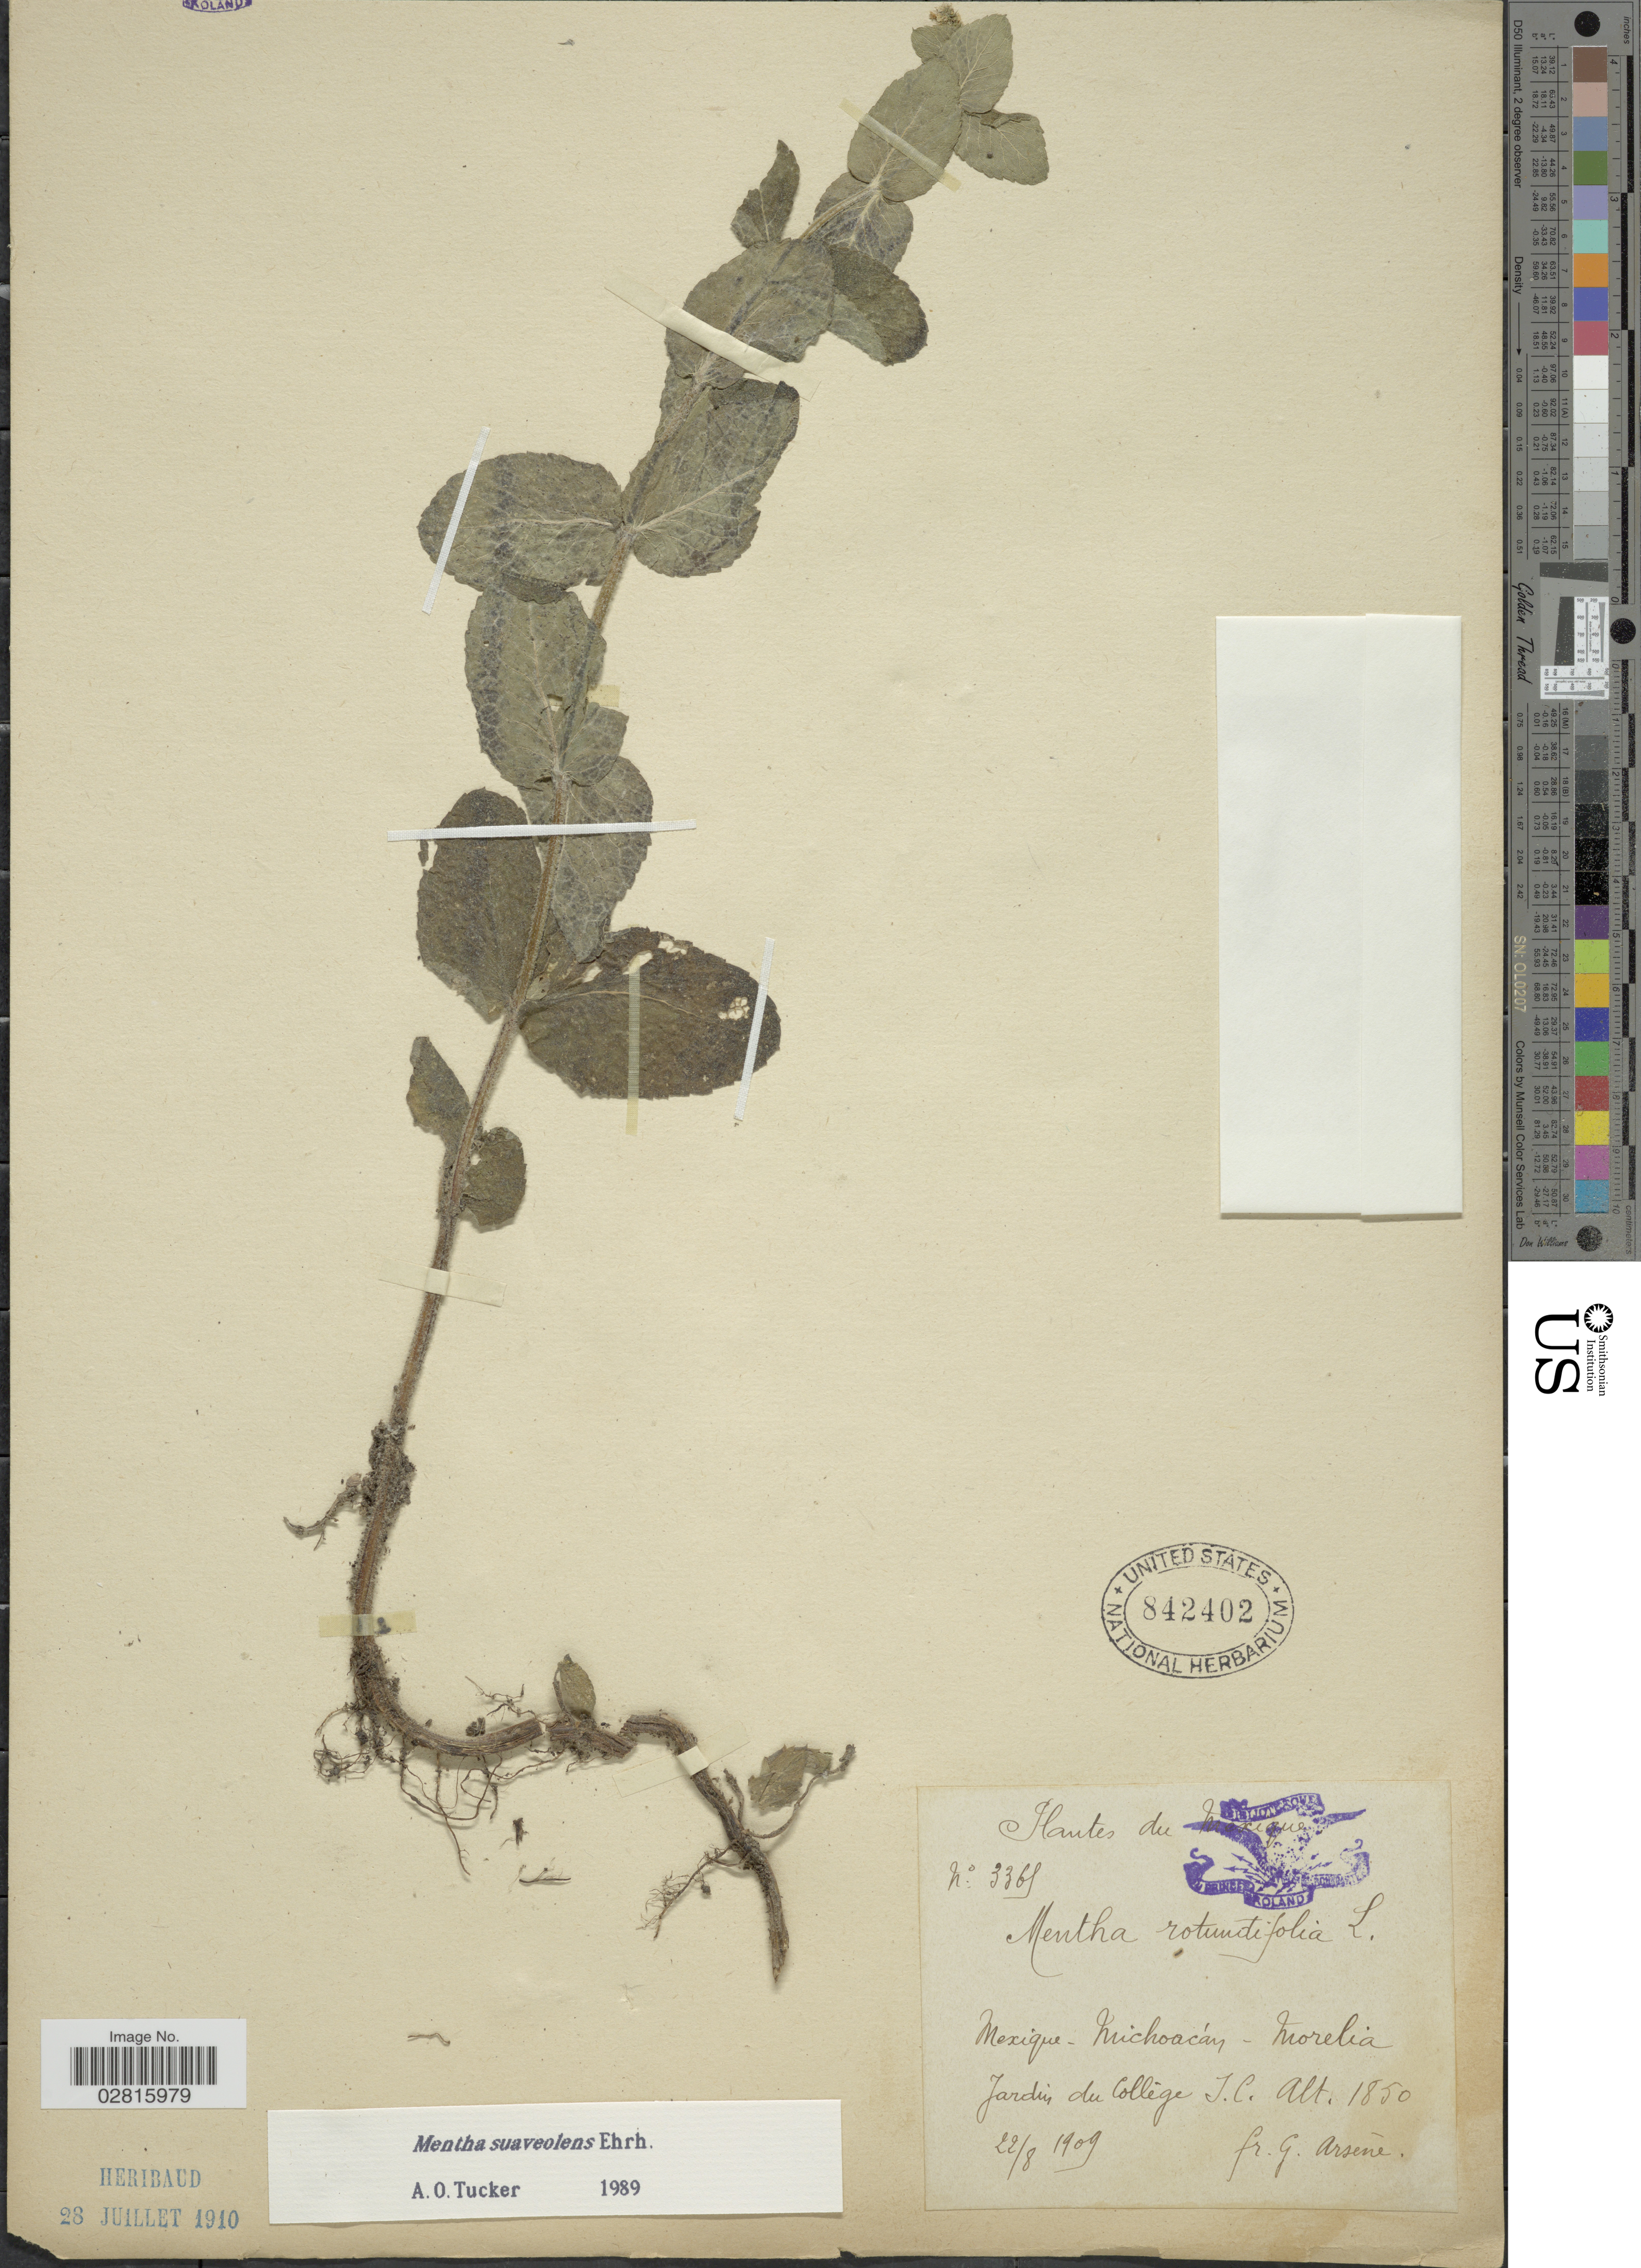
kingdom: Plantae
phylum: Tracheophyta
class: Magnoliopsida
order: Lamiales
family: Lamiaceae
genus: Mentha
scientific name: Mentha suaveolens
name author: Ehrh.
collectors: Bro. G. Arsène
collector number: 3365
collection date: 1909-08-22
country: Mexico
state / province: Michoacán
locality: Mexique - Michoacán - Morelia Jardin du Collége J.C.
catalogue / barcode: US 842402